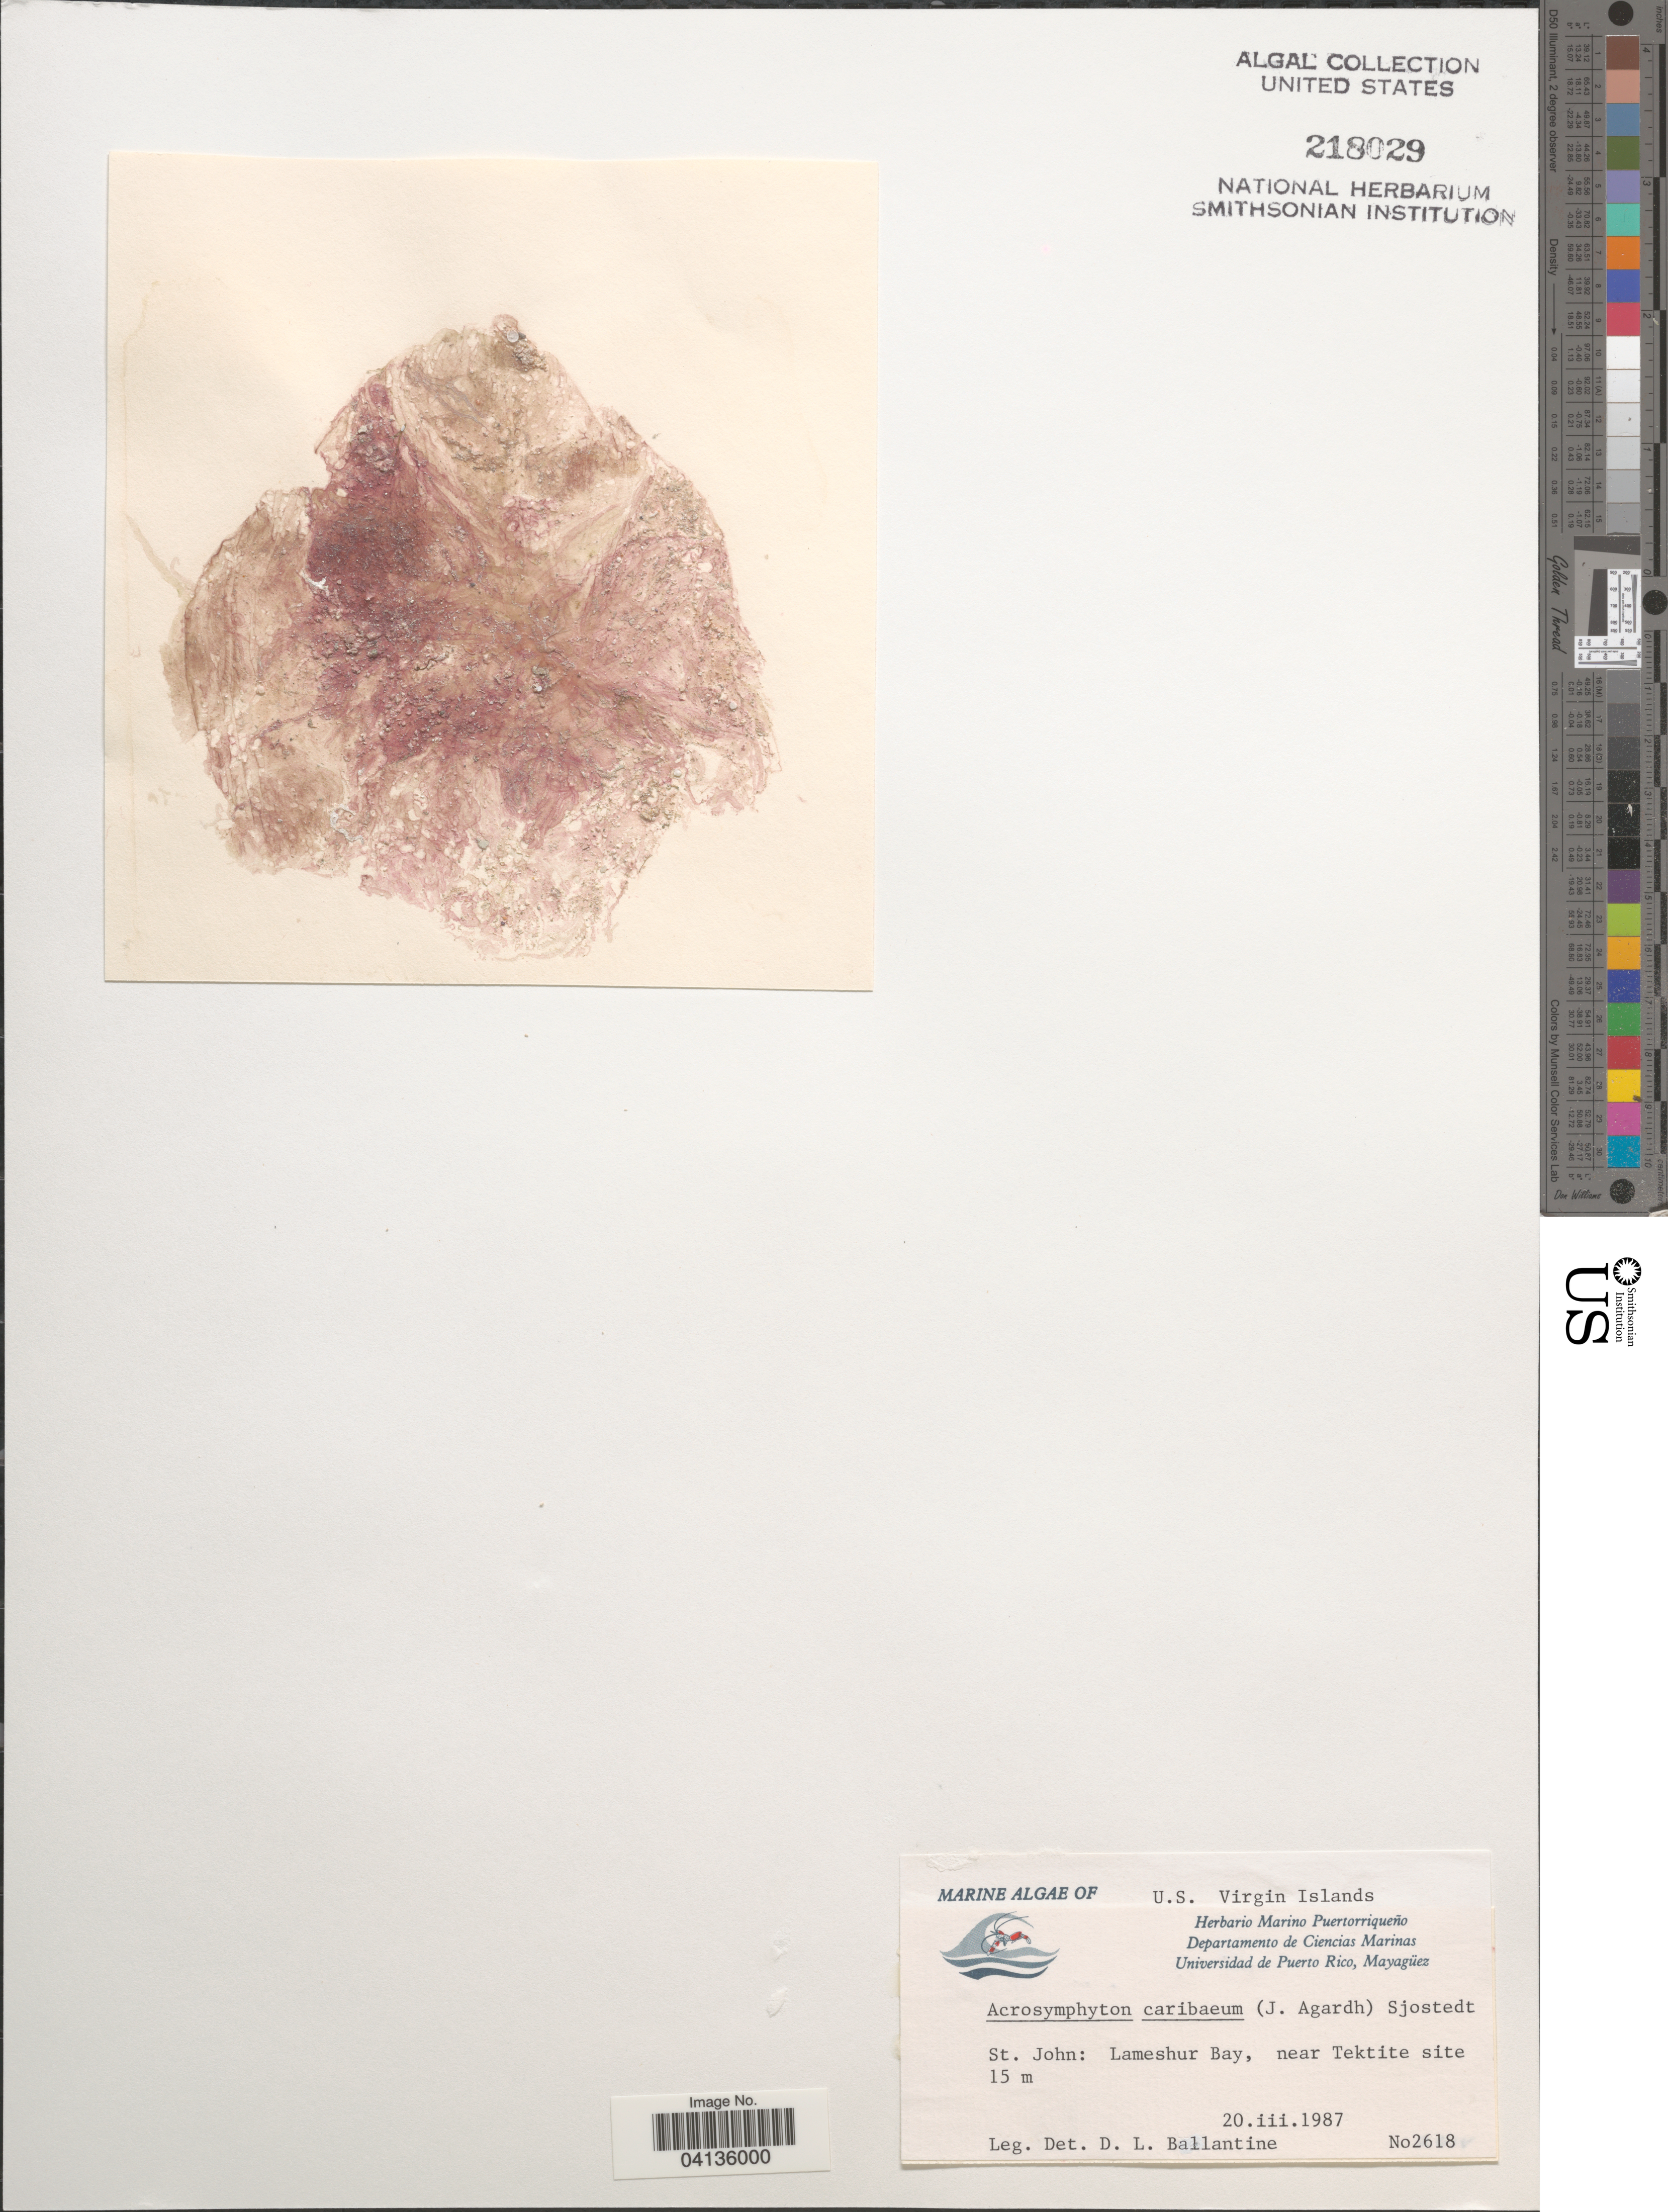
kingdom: Plantae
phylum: Rhodophyta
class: Florideophyceae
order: Acrosymphytales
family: Acrosymphytaceae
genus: Acrosymphyton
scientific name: Acrosymphyton caribaeum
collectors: D.L. Ballantine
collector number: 2618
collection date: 1987-03-20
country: U.S. Virgin Islands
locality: St. John: Lameshur Bay, near Tektite site.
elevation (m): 15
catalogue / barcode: US 218029